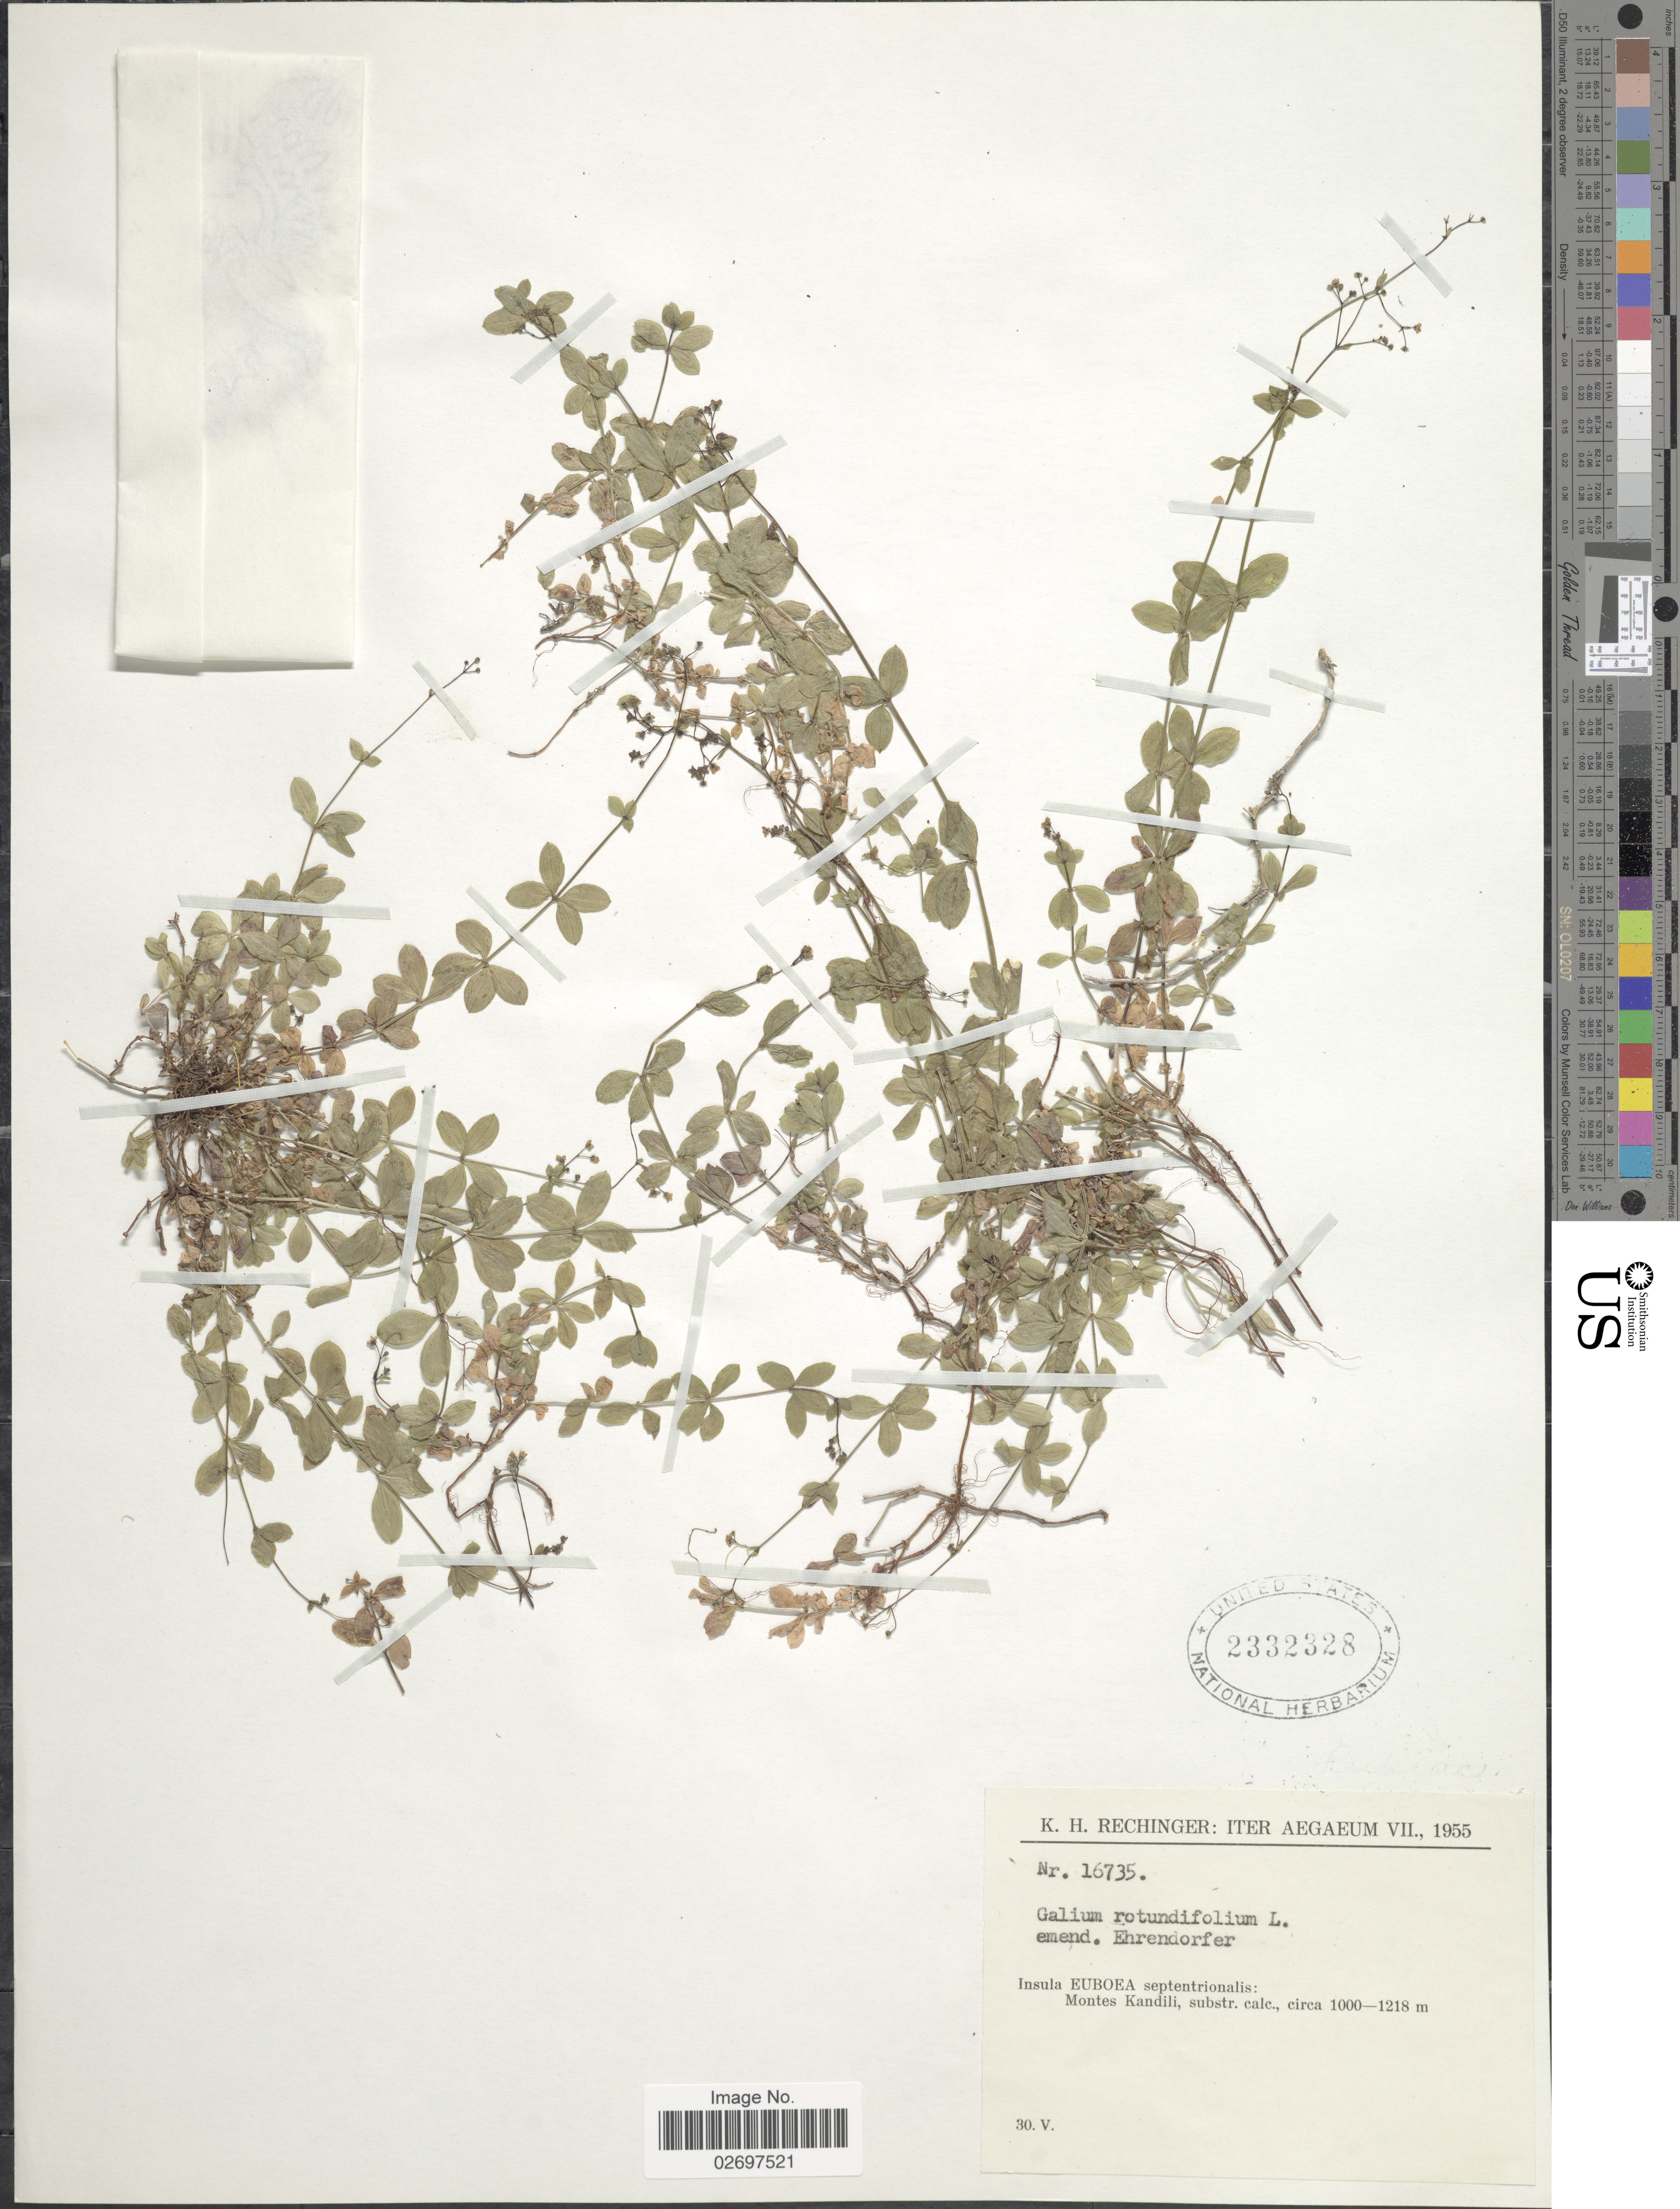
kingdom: Plantae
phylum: Tracheophyta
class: Magnoliopsida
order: Gentianales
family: Rubiaceae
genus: Galium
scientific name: Galium rotundifolium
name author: L.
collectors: K. H. Rechinger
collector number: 16735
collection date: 1955-05-30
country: Greece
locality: Aegaeum. Insula Euboea septentrionalis: Montes Kandili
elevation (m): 1000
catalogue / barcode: US 2332328